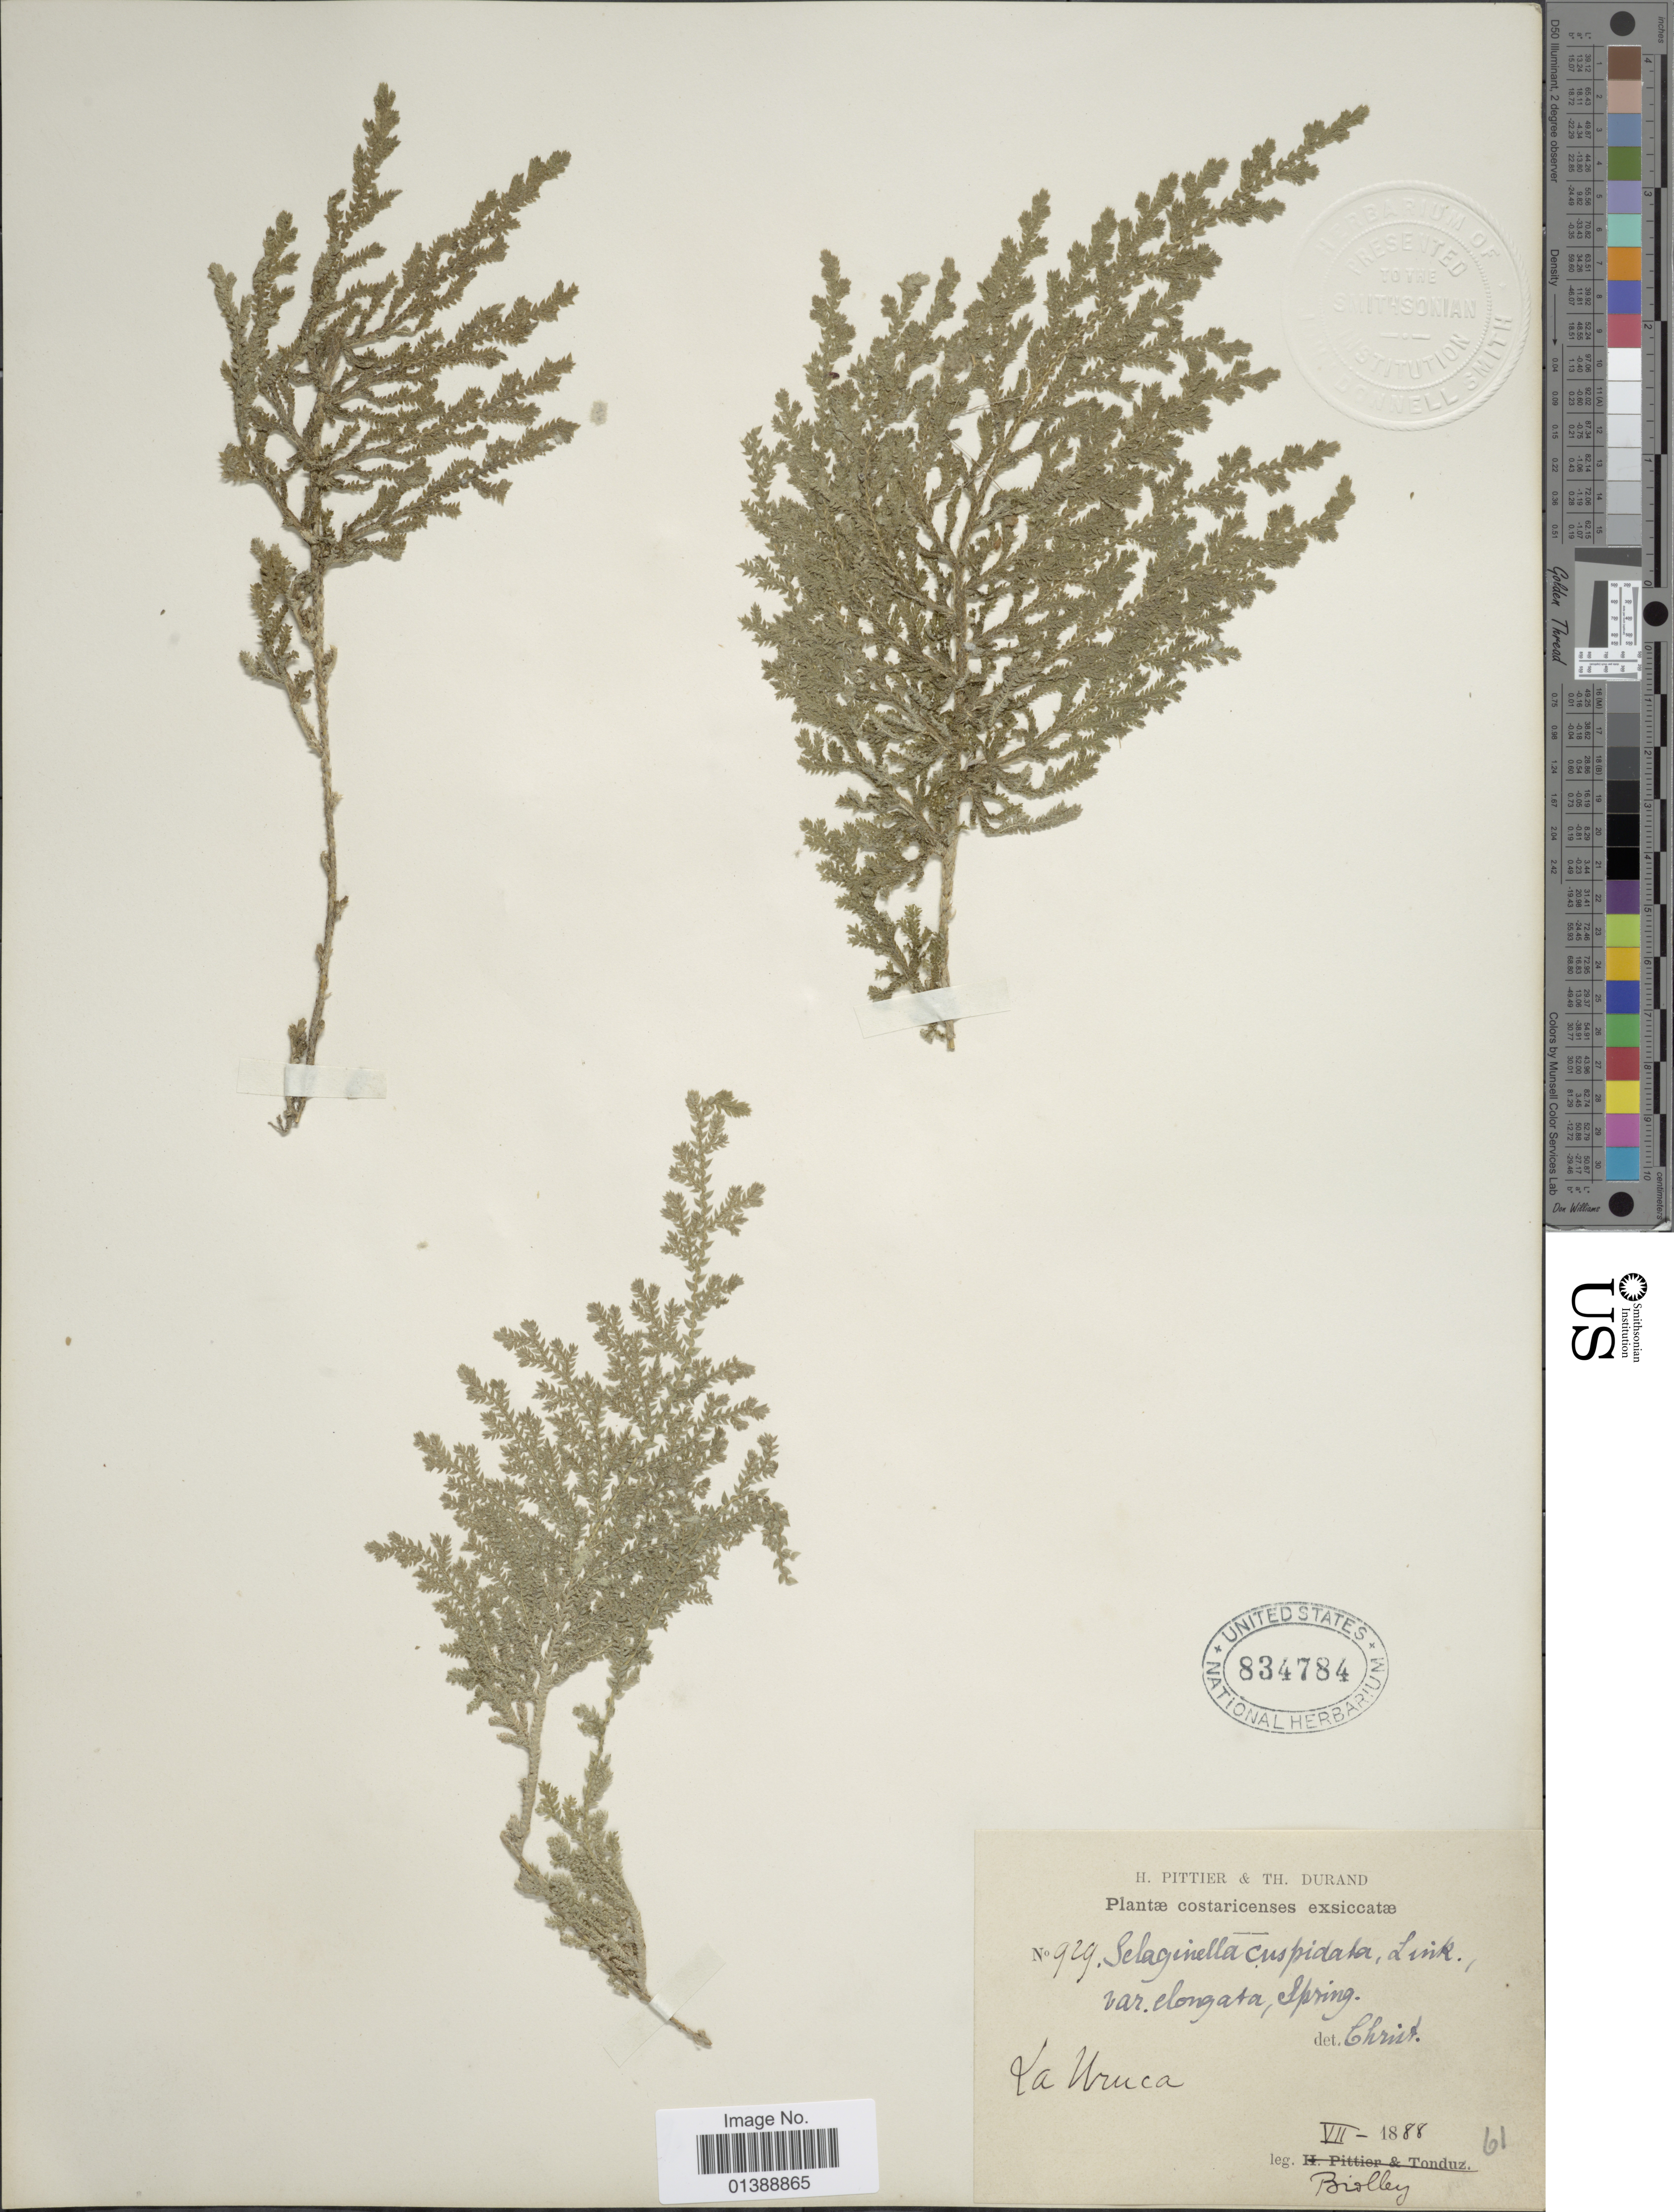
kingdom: Plantae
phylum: Tracheophyta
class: Lycopodiopsida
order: Selaginellales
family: Selaginellaceae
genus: Selaginella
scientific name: Selaginella pallescens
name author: (C. Presl) Spring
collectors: P. Biolley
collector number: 929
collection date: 1888-07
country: Costa Rica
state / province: San José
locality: La Uruca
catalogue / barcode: US 834784